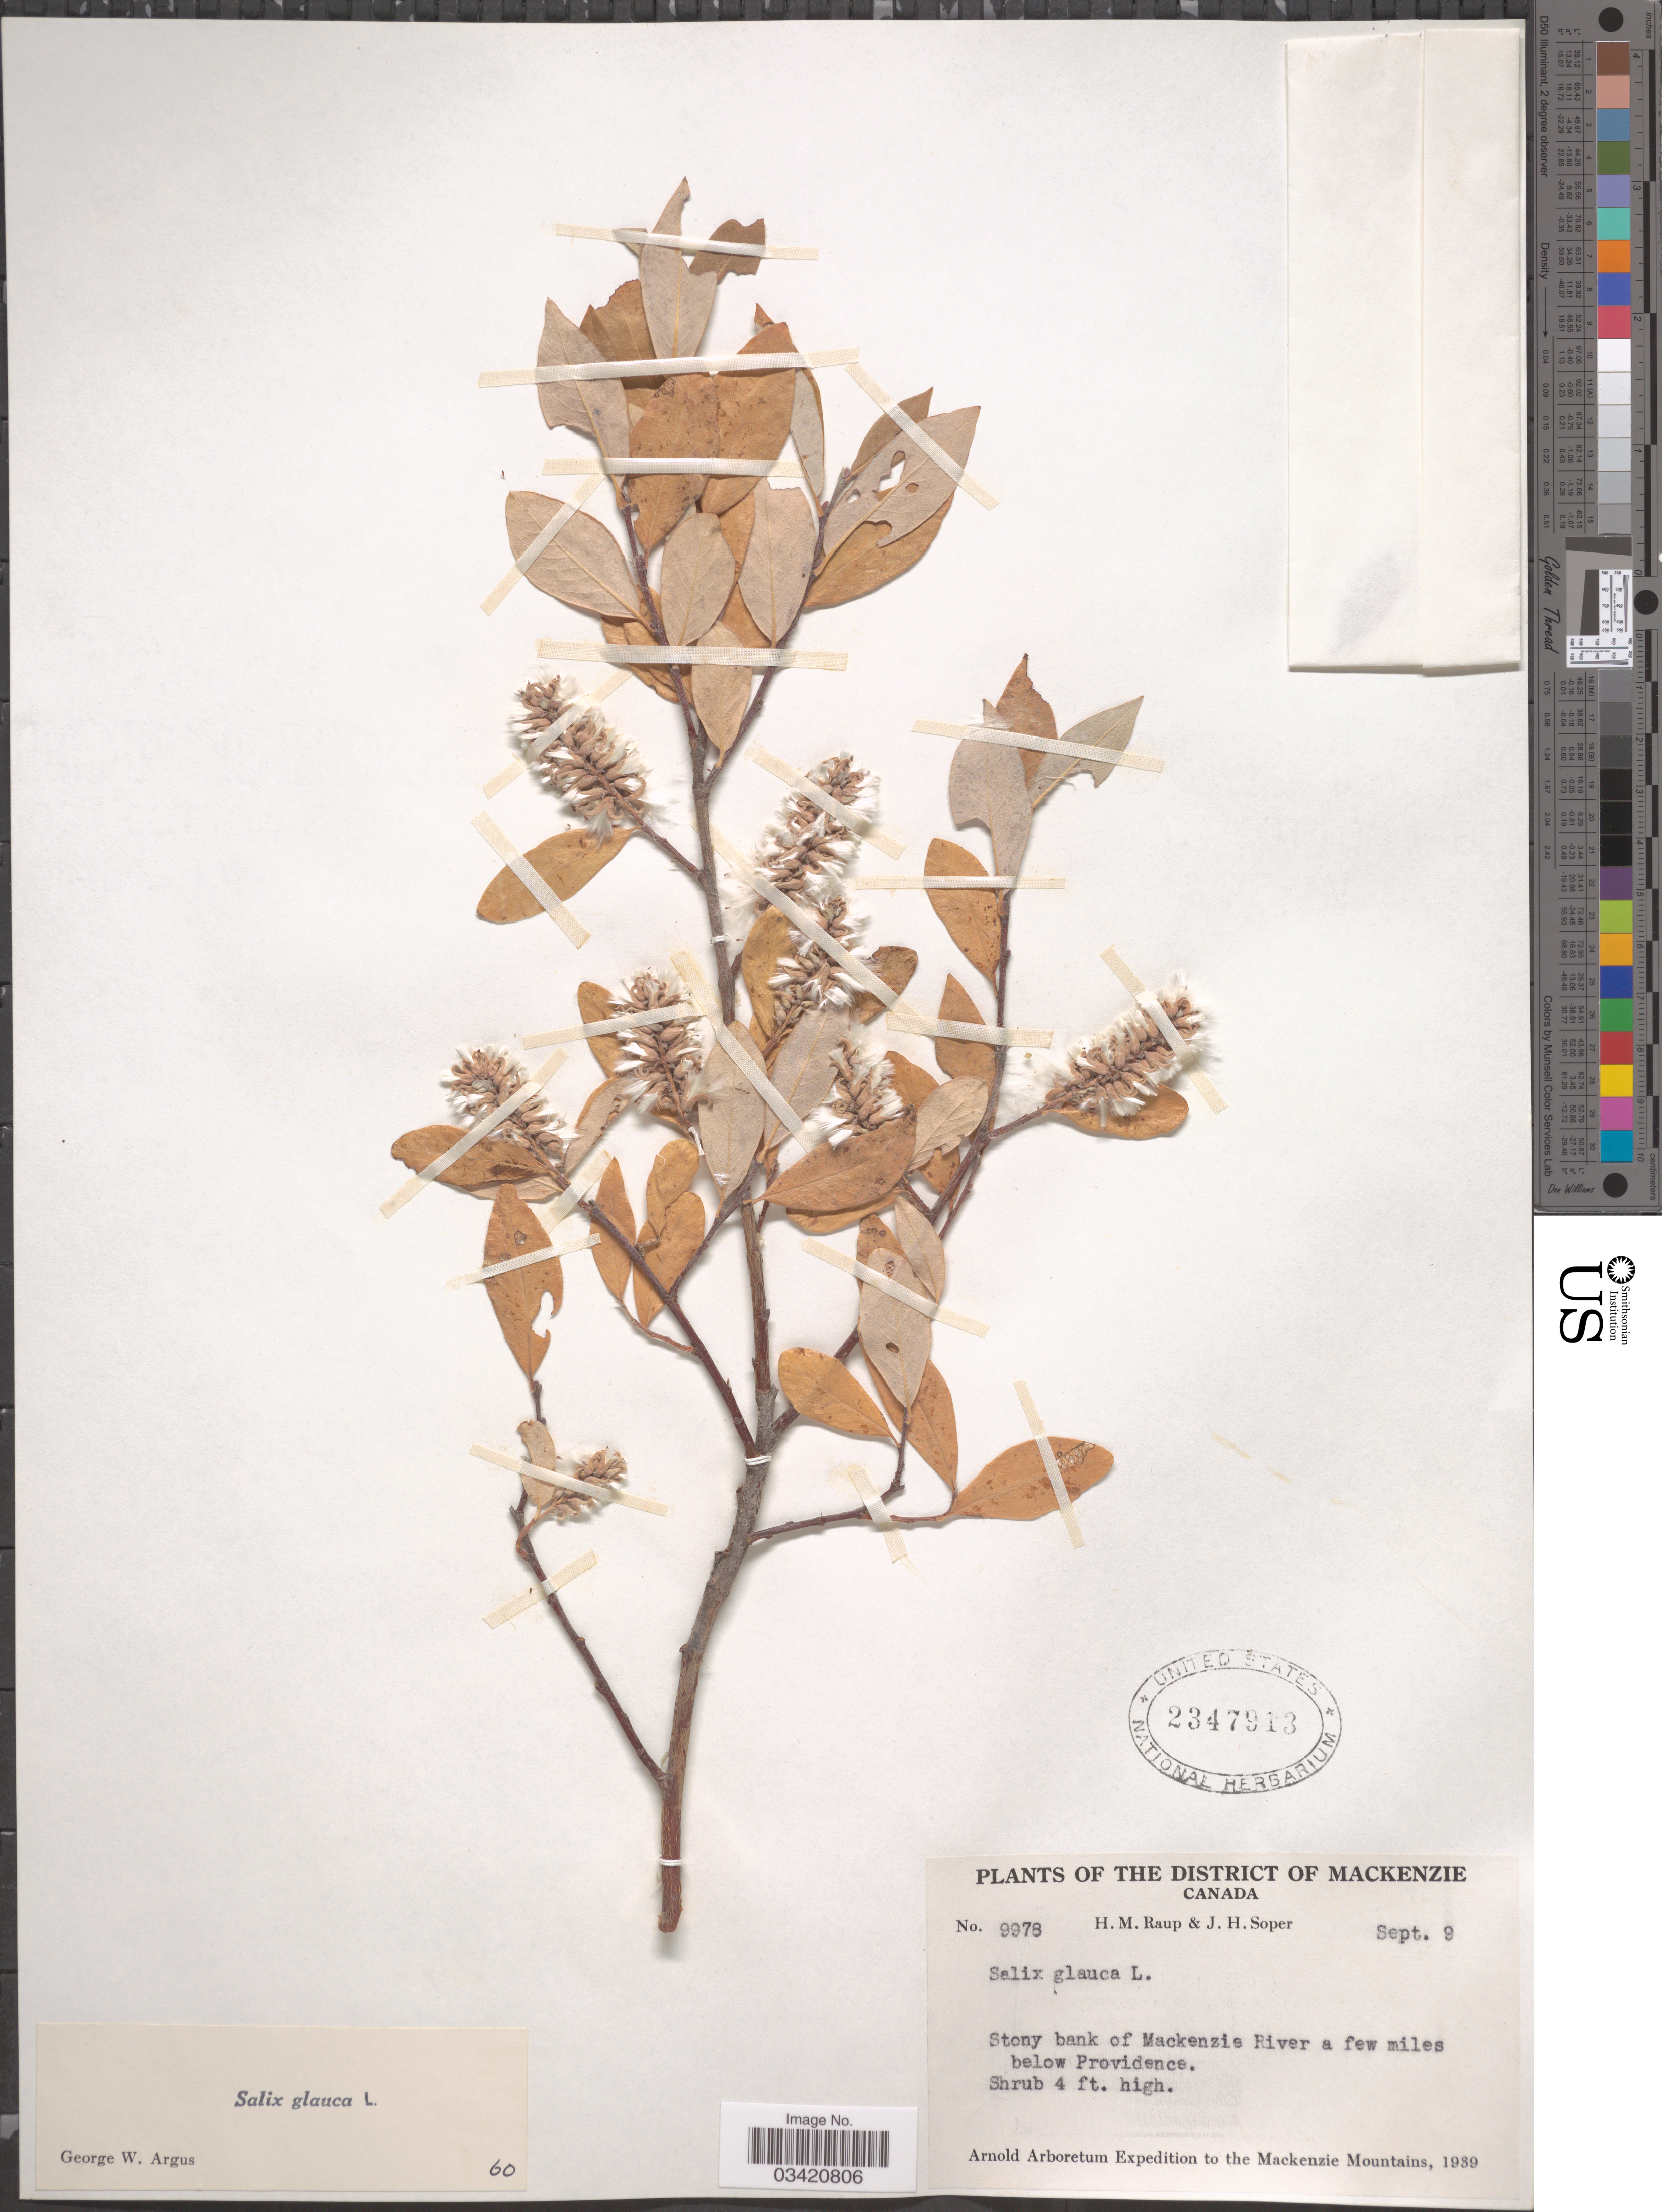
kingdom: Plantae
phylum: Tracheophyta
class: Magnoliopsida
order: Malpighiales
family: Salicaceae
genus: Salix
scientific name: Salix glauca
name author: L.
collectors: H. Raup & J. H. Soper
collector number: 9978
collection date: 1939-09-09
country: Canada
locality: District of Mackenzie. Stony bank of Mackenzie River a few miles below Providence. Mackenzie Mountains.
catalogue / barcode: US 2347913